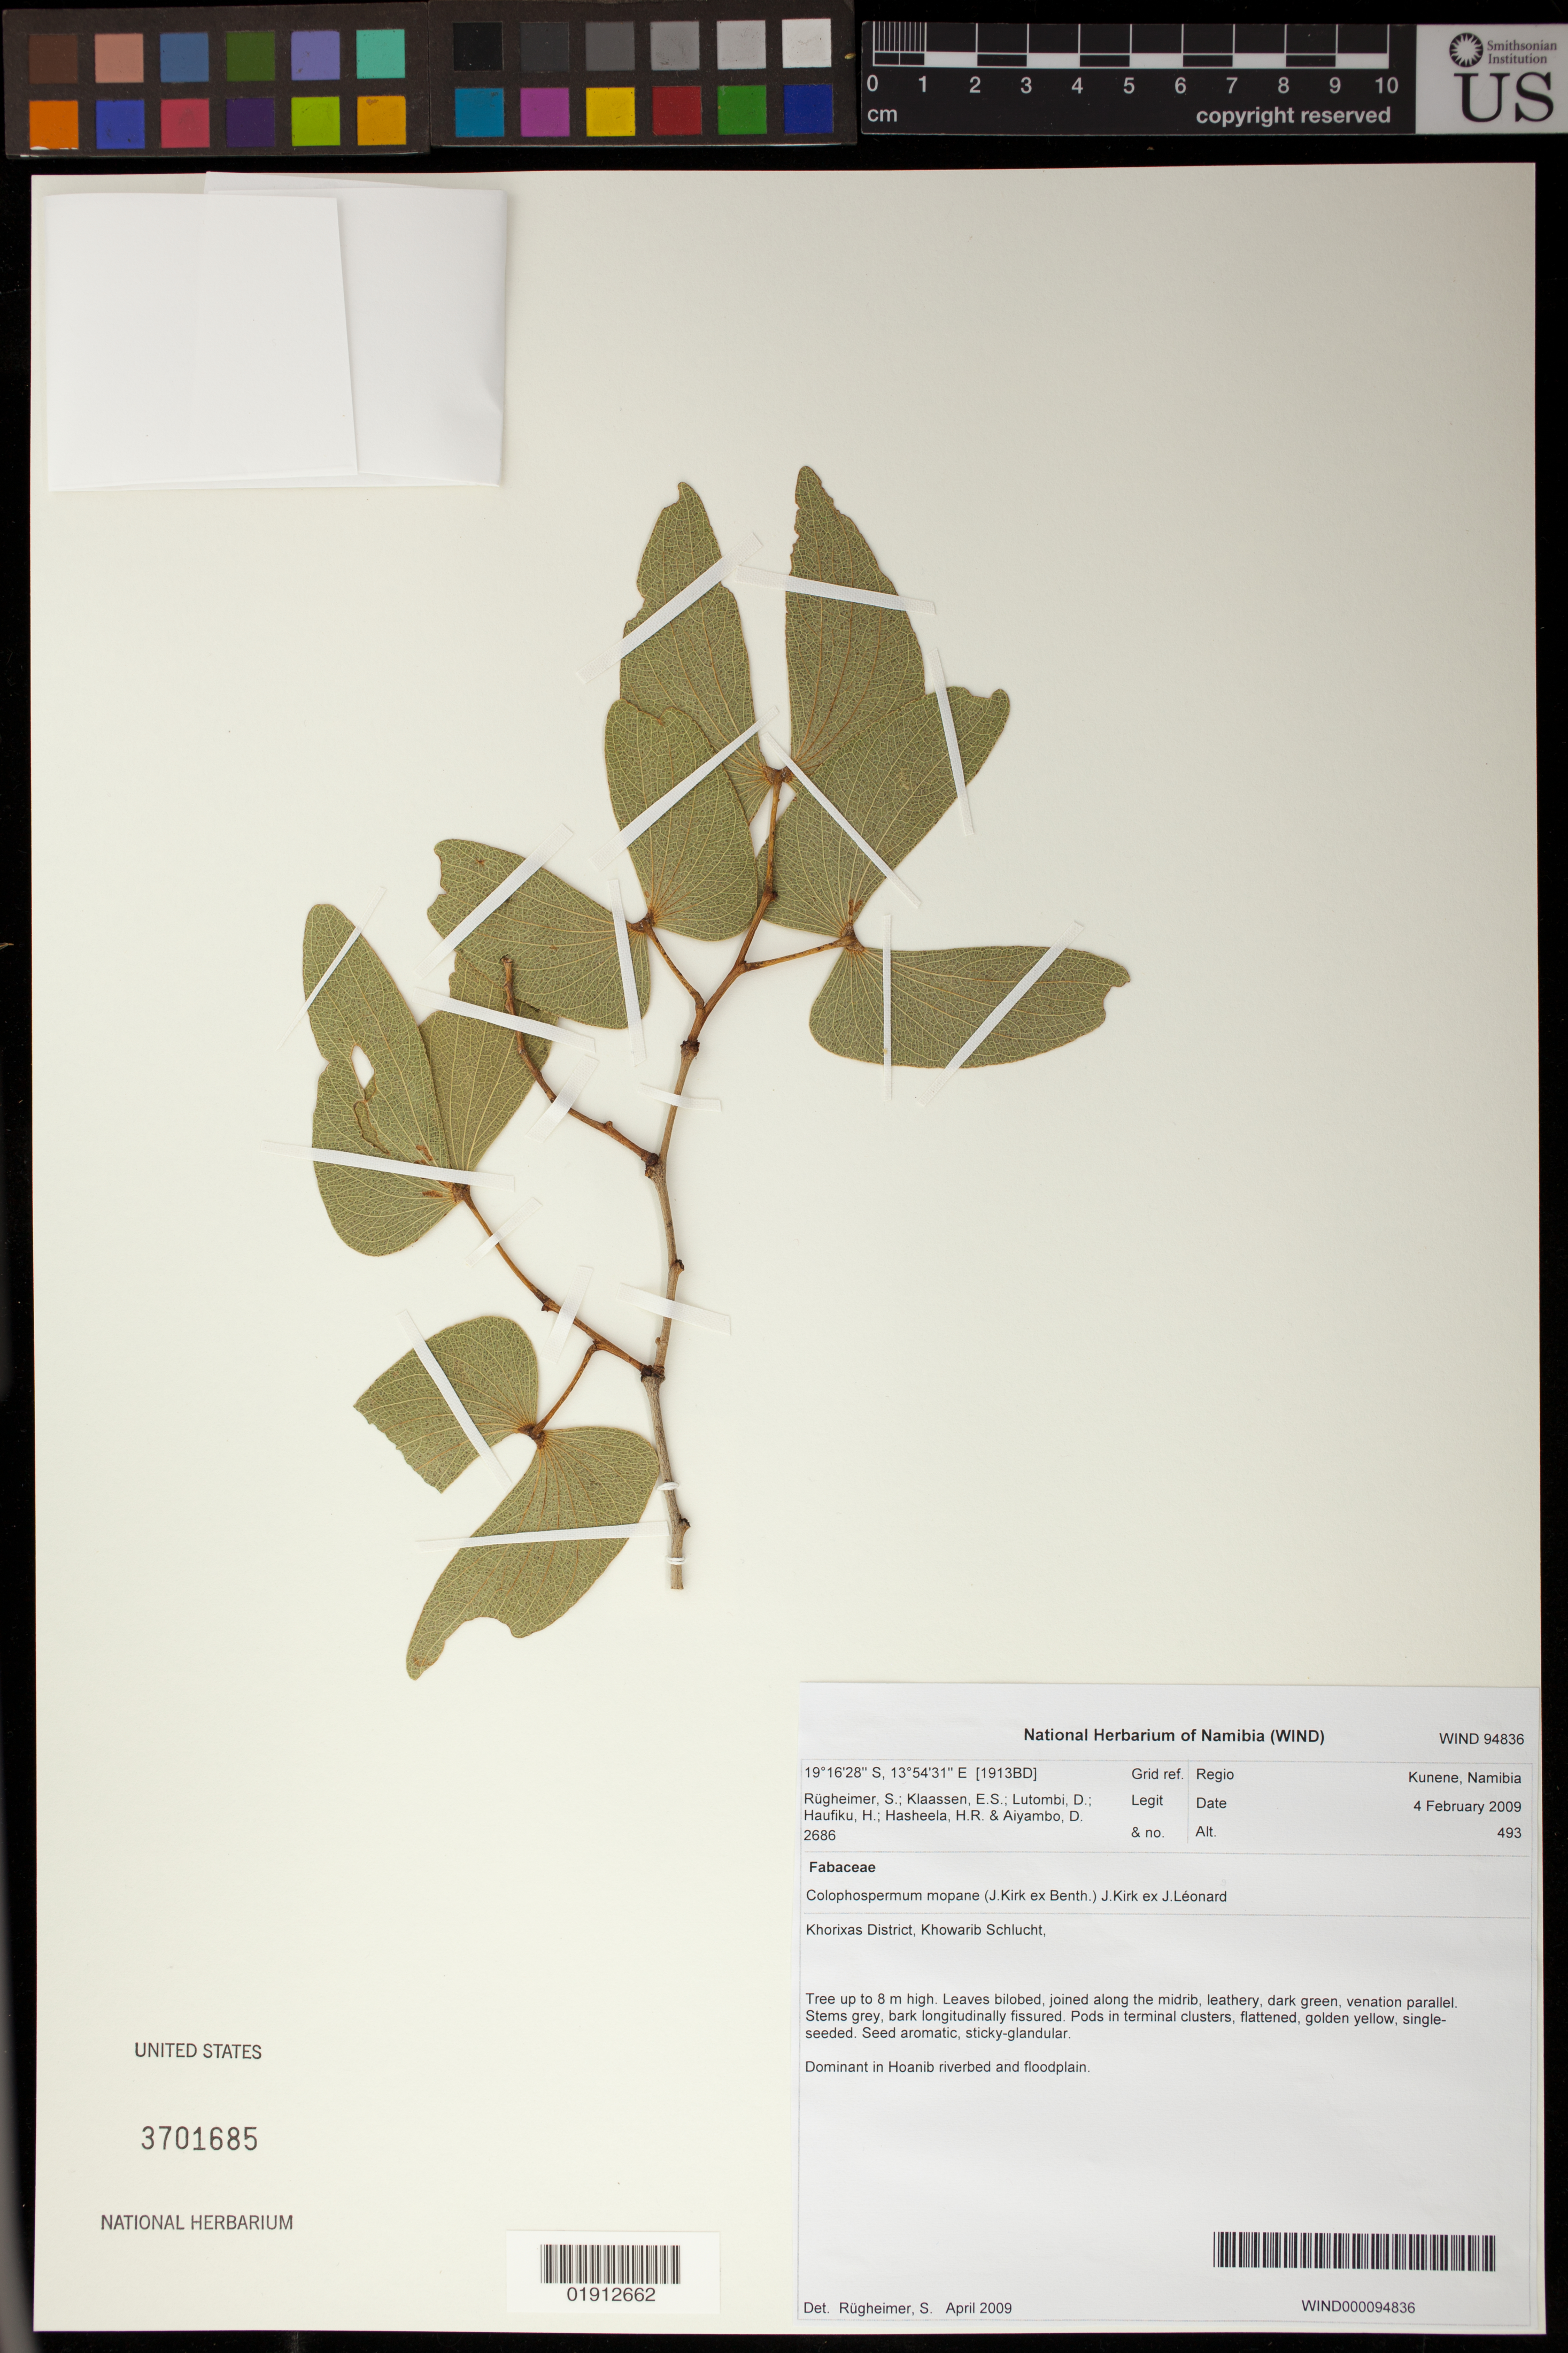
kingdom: Plantae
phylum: Tracheophyta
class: Magnoliopsida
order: Fabales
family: Fabaceae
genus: Colophospermum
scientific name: Colophospermum mopane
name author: (J. Kirk ex Benth.) J. Léonard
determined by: Rugheimer, S.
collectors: S. Rugheimer, E. S. Klaassen, D. Lutombi, H. Haufiku, H. Hasheela & D. Aiyambo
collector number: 2686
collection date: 2009-02-04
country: Namibia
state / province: Kunene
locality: Khorixas District, Khowarib Schlucht.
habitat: Dominant in Hoanib riverbed and floodplain.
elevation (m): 493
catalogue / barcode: US 3701685